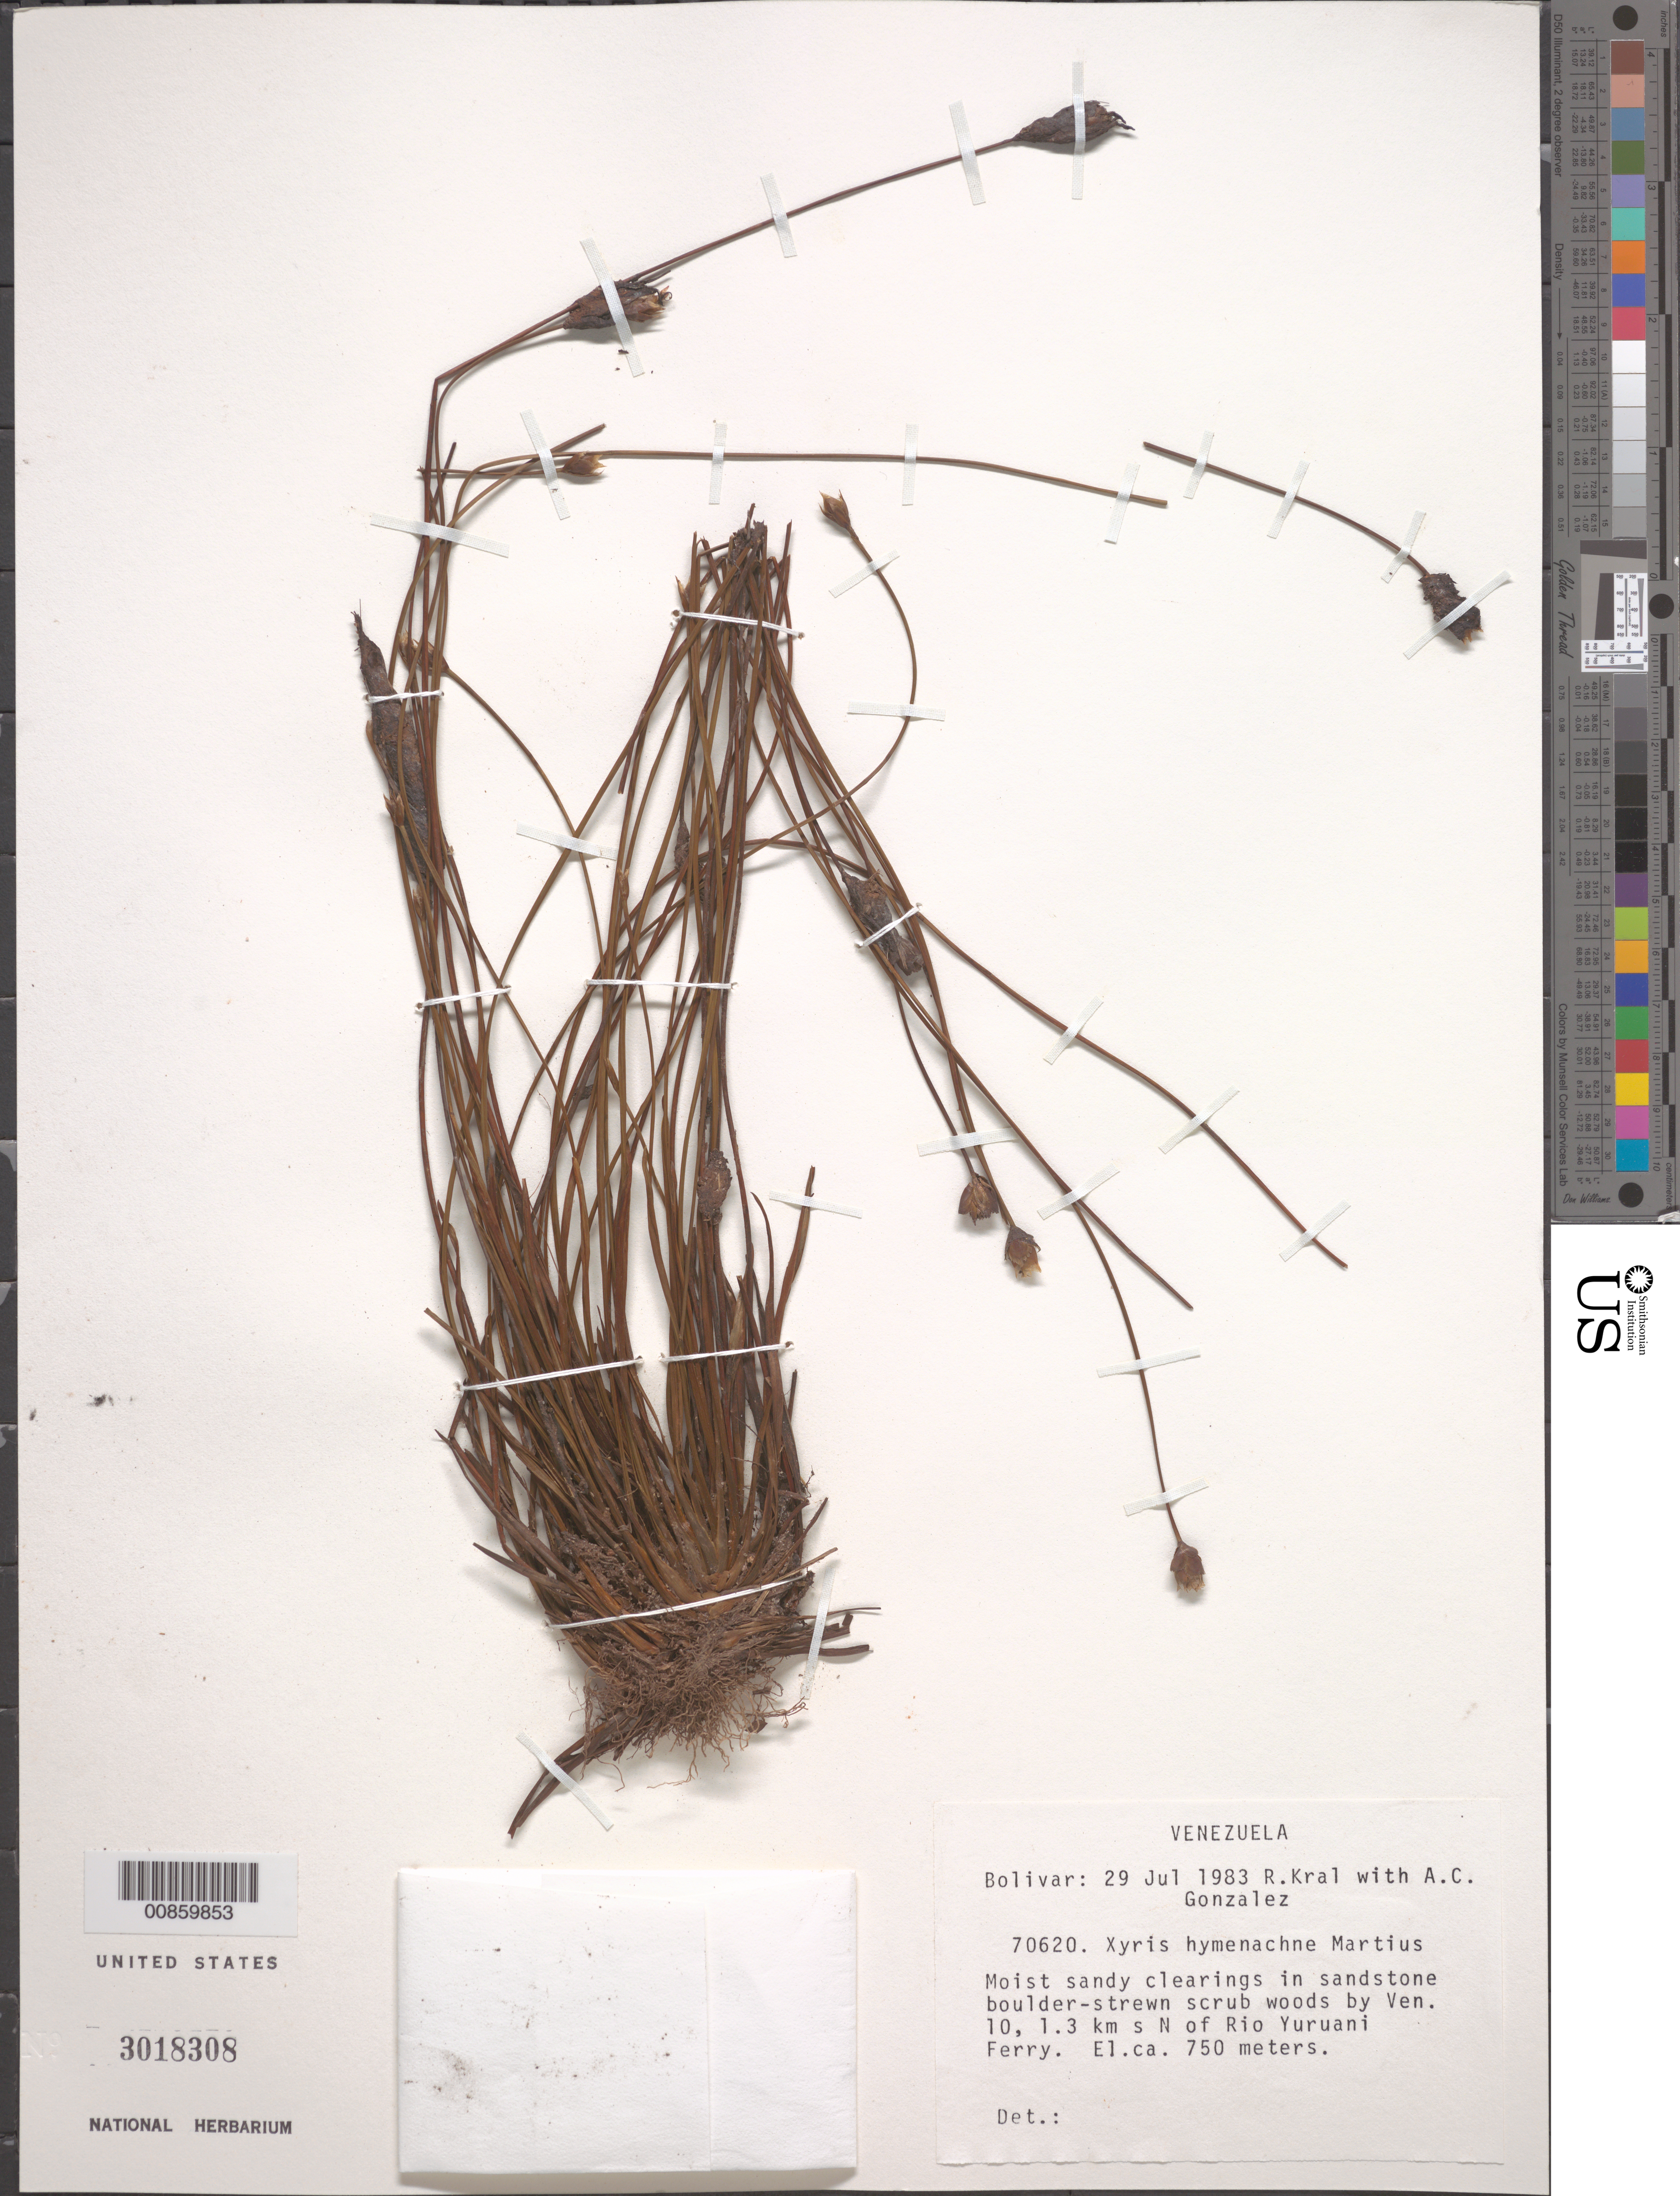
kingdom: Plantae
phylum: Tracheophyta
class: Liliopsida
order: Poales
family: Xyridaceae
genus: Xyris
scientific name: Xyris hymenachne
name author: Mart.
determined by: Kral, Robert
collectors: R. Kral & A. C. González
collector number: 70620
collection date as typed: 29-Jul-83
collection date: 1983-07-29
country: Venezuela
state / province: Bolívar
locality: Ven. 10, 1.3 km N of Río Yuruani ferry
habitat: Moist sandy clearings in sandstone boulder-strewn scrub woods.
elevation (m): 750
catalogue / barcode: US 3018308